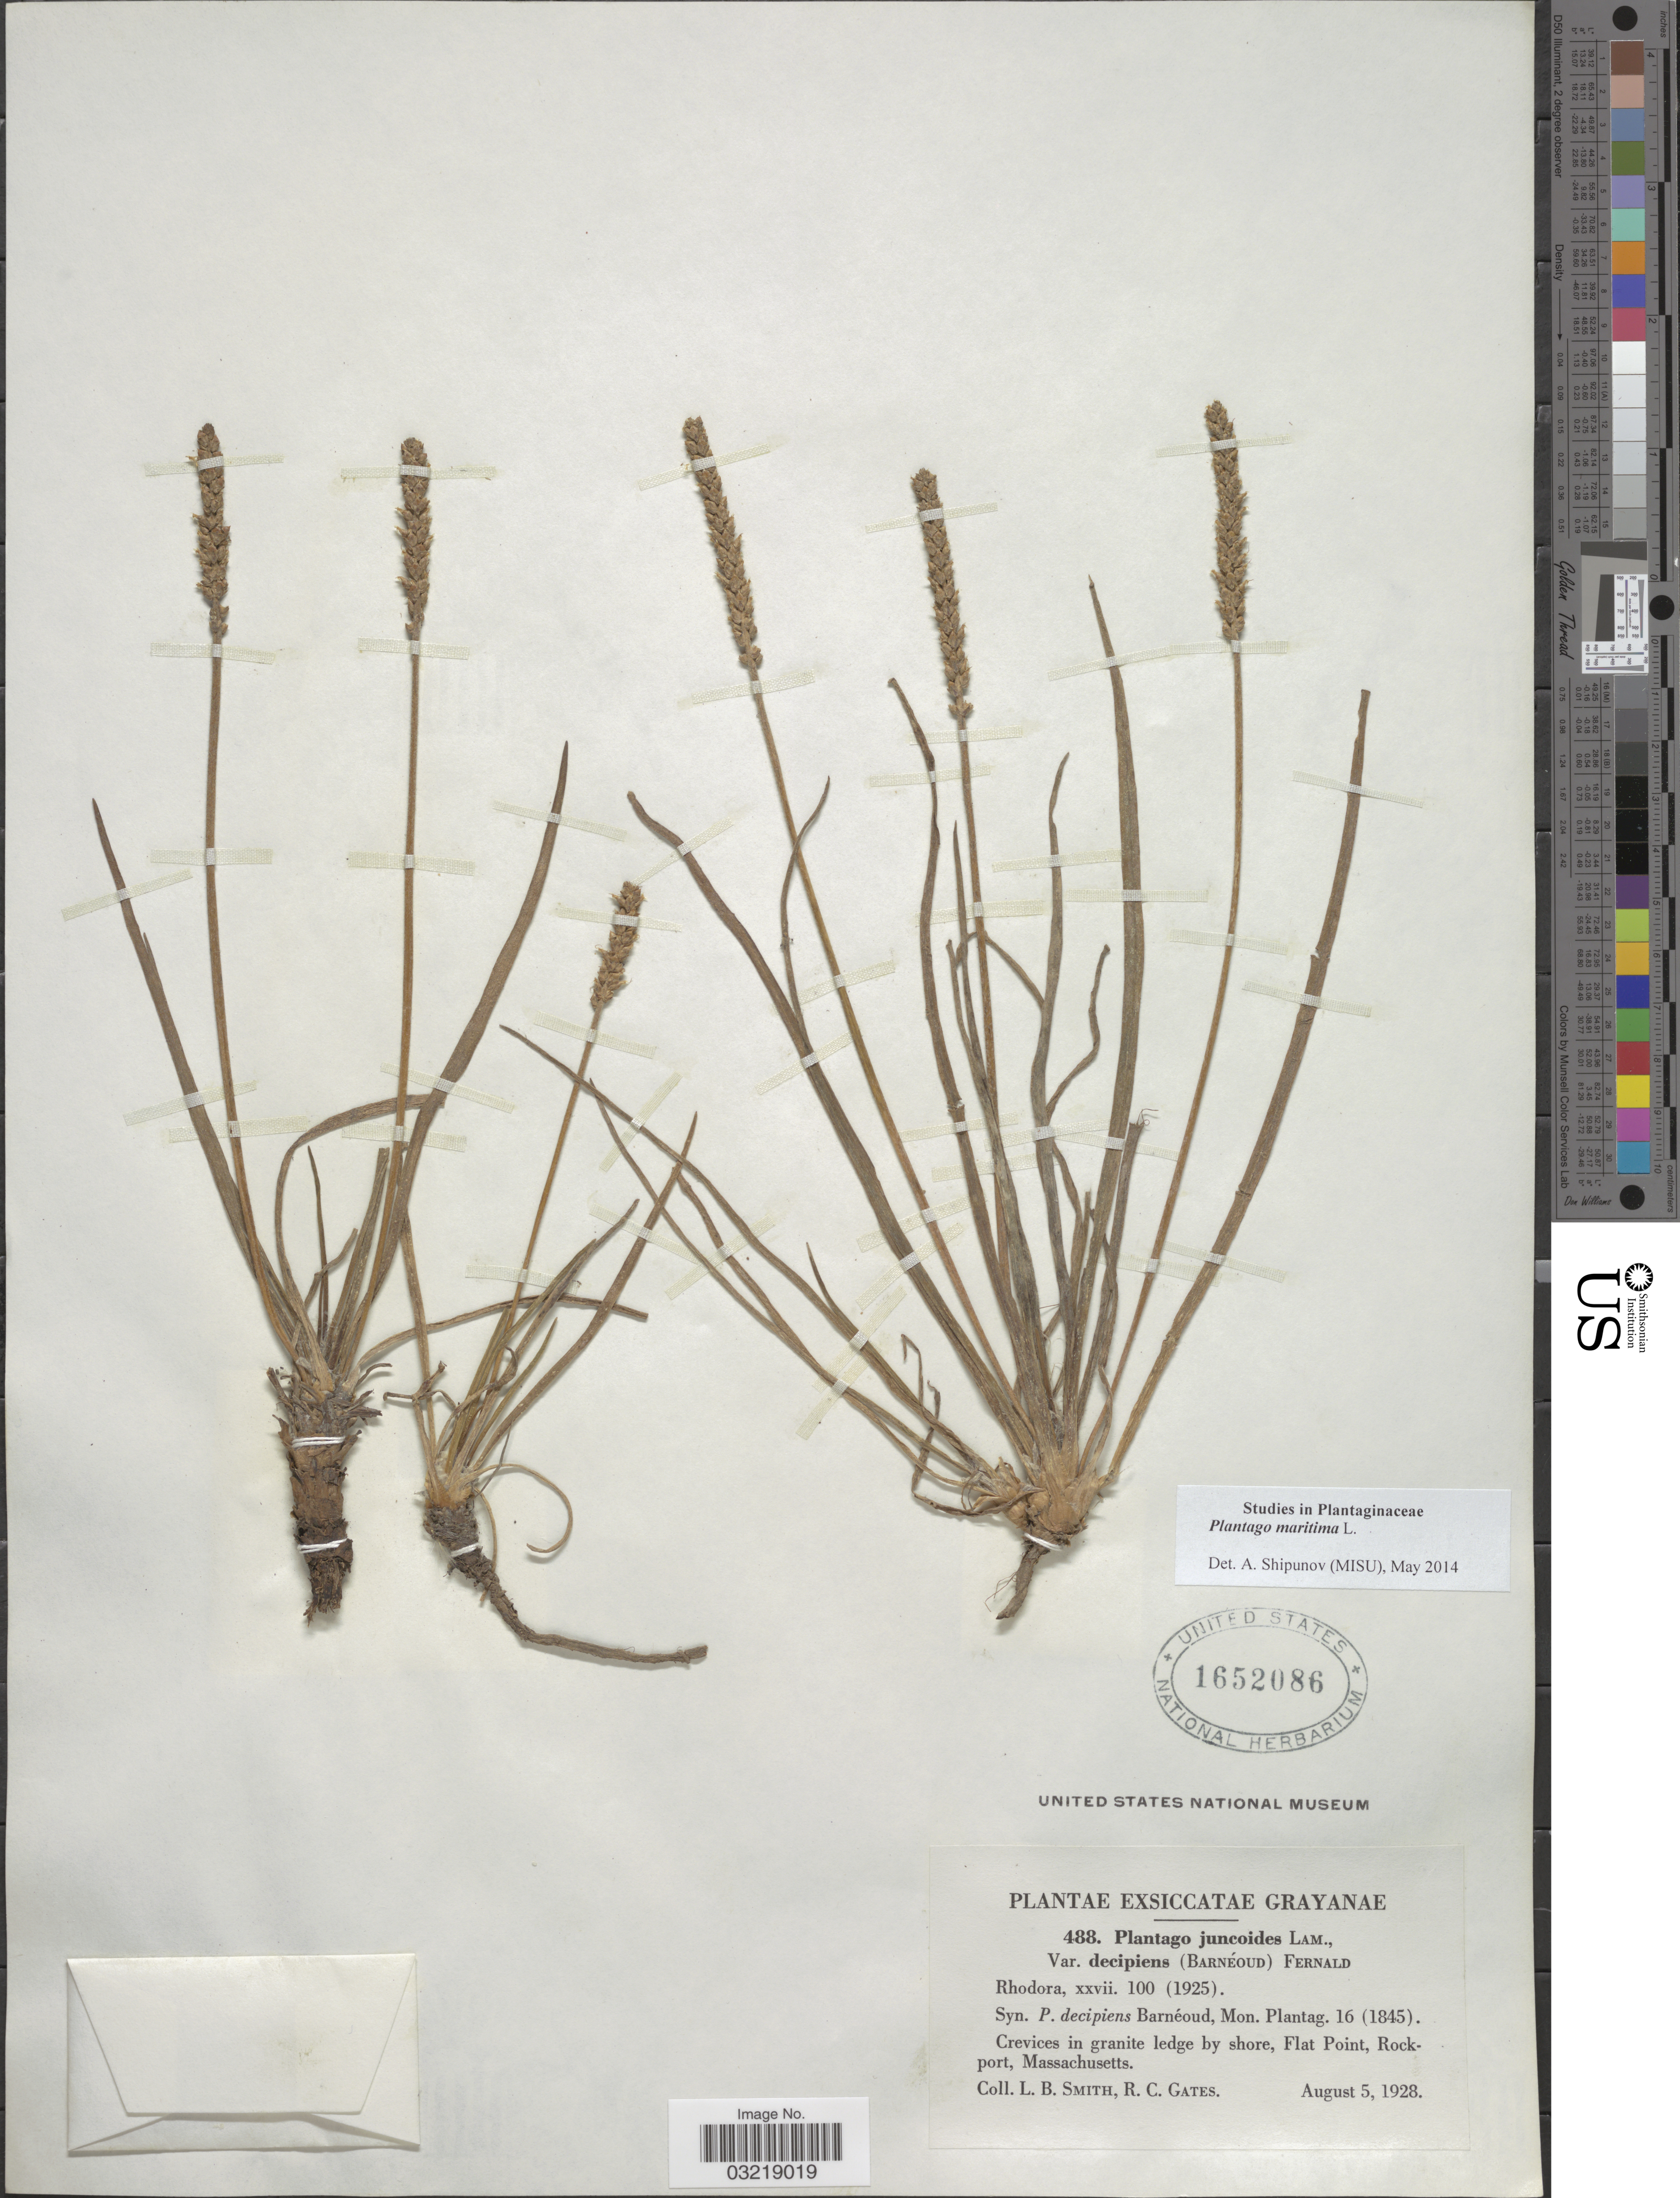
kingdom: Plantae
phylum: Tracheophyta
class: Magnoliopsida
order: Lamiales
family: Plantaginaceae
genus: Plantago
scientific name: Plantago maritima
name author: L.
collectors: L. Smith & R. Gates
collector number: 488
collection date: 1928-08-05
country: United States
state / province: Massachusetts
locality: Crevices in granite ledge by shore, Flat Point, Rockport.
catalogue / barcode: US 1652086